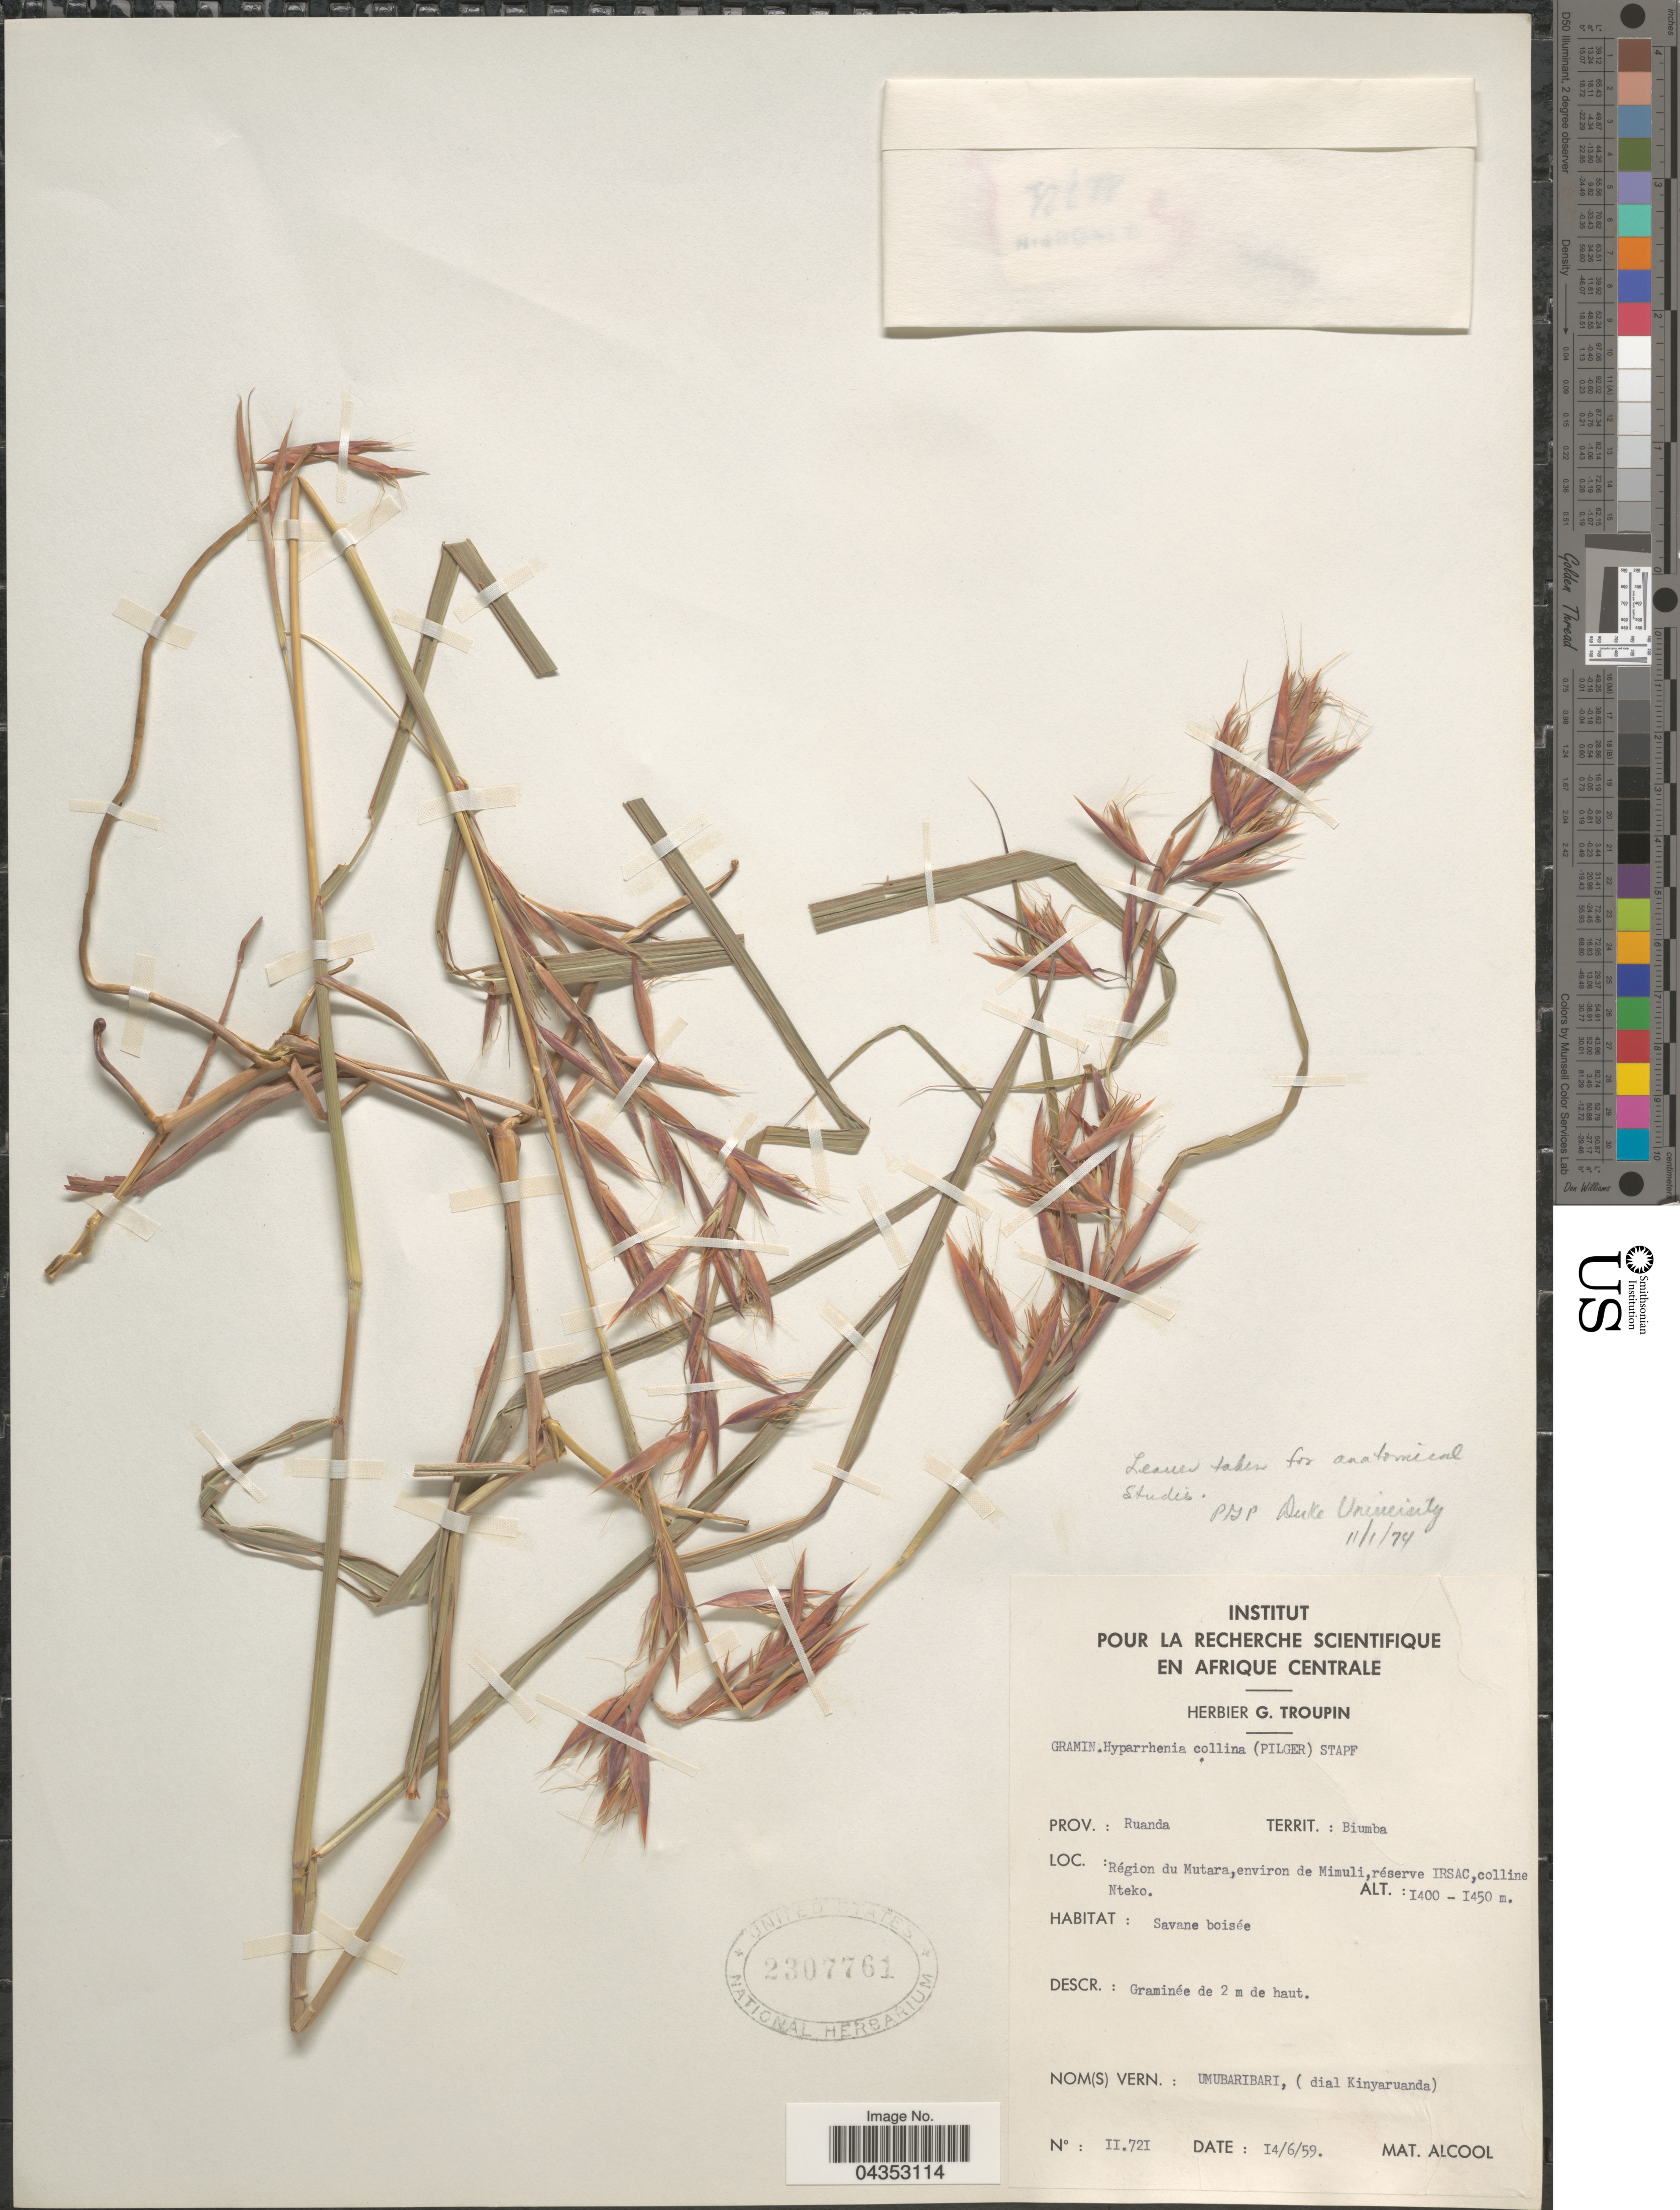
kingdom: Plantae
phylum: Tracheophyta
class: Liliopsida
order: Poales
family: Poaceae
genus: Hyparrhenia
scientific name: Hyparrhenia collina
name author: (Pilg.) Stapf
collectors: M. Alcool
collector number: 11721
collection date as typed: Transcribed d/m/y: 14/6/59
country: Rwanda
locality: Prov. Ruanda. Territ.: Biumba. Région du Mutara, environ de Mimuli, réserve IRSAC, colline Nteko.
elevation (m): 1400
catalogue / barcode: US 2307761